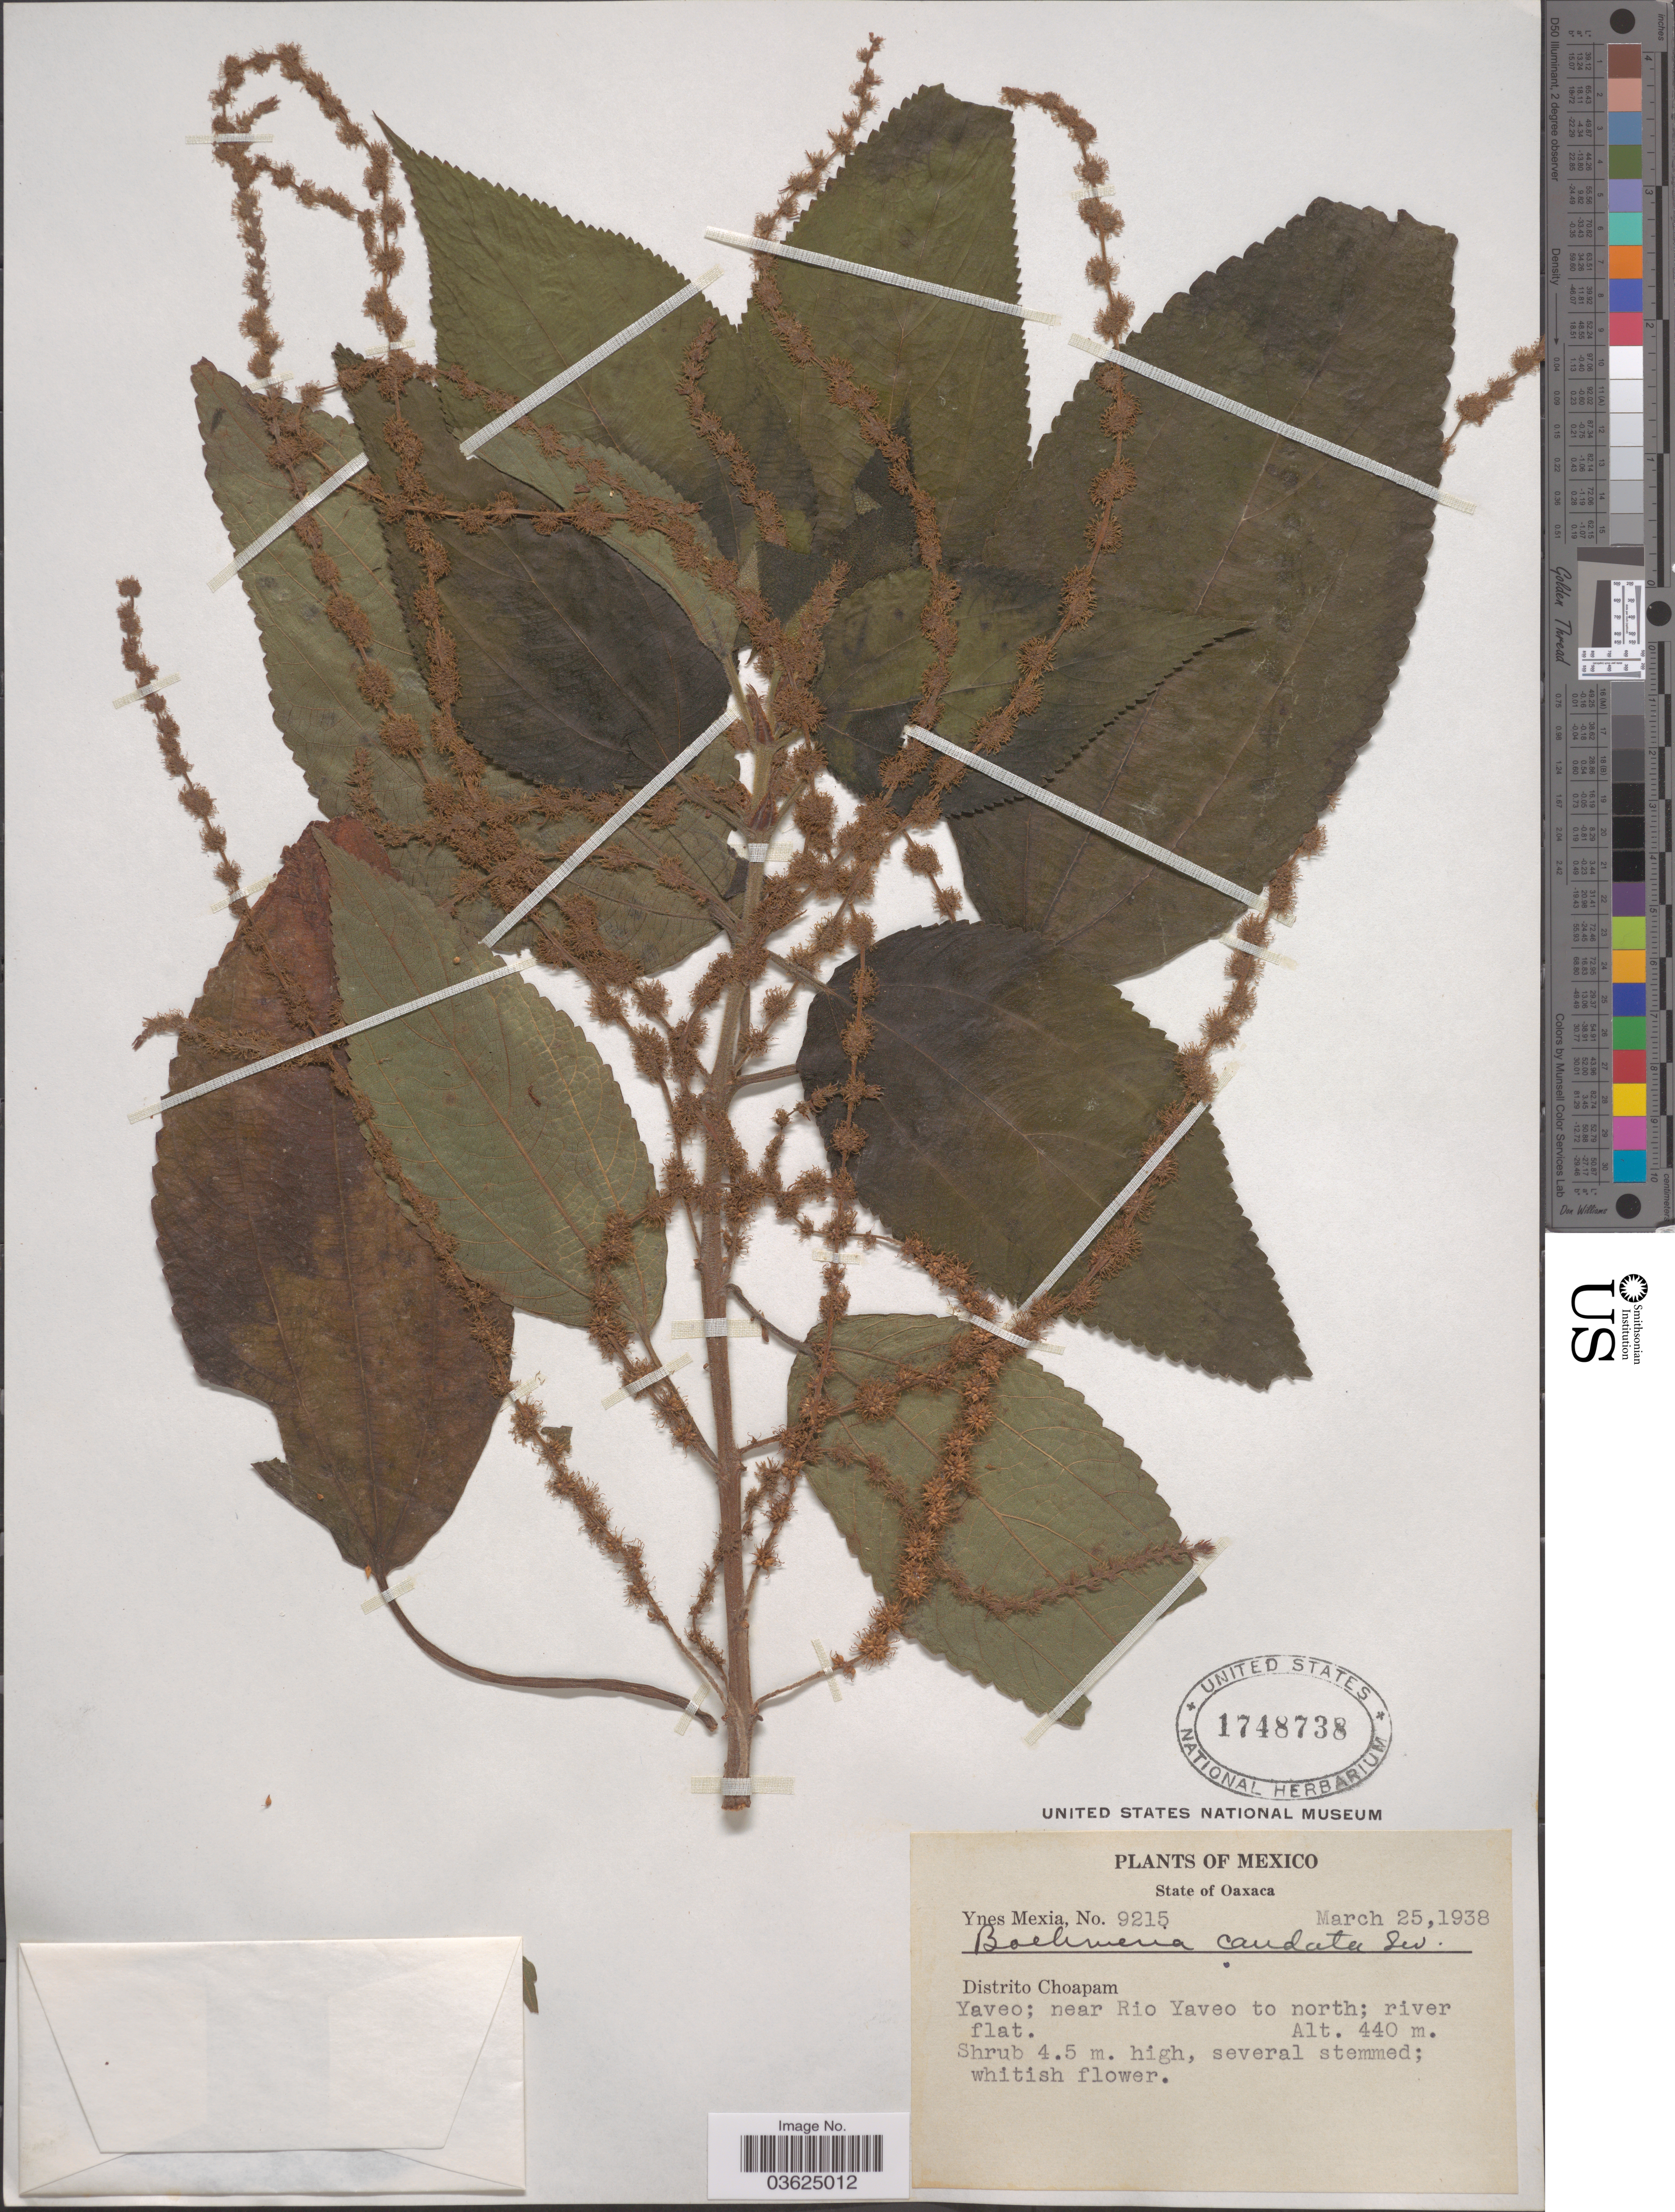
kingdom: Plantae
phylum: Tracheophyta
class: Magnoliopsida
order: Rosales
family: Urticaceae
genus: Boehmeria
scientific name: Boehmeria caudata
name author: Sw.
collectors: Y. Mexia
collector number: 9215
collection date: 1938-03-25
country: Mexico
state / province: Oaxaca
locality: Distrito Choapam. Yaveo; near Rio Yaveo to north.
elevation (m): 440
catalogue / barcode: US 1748738